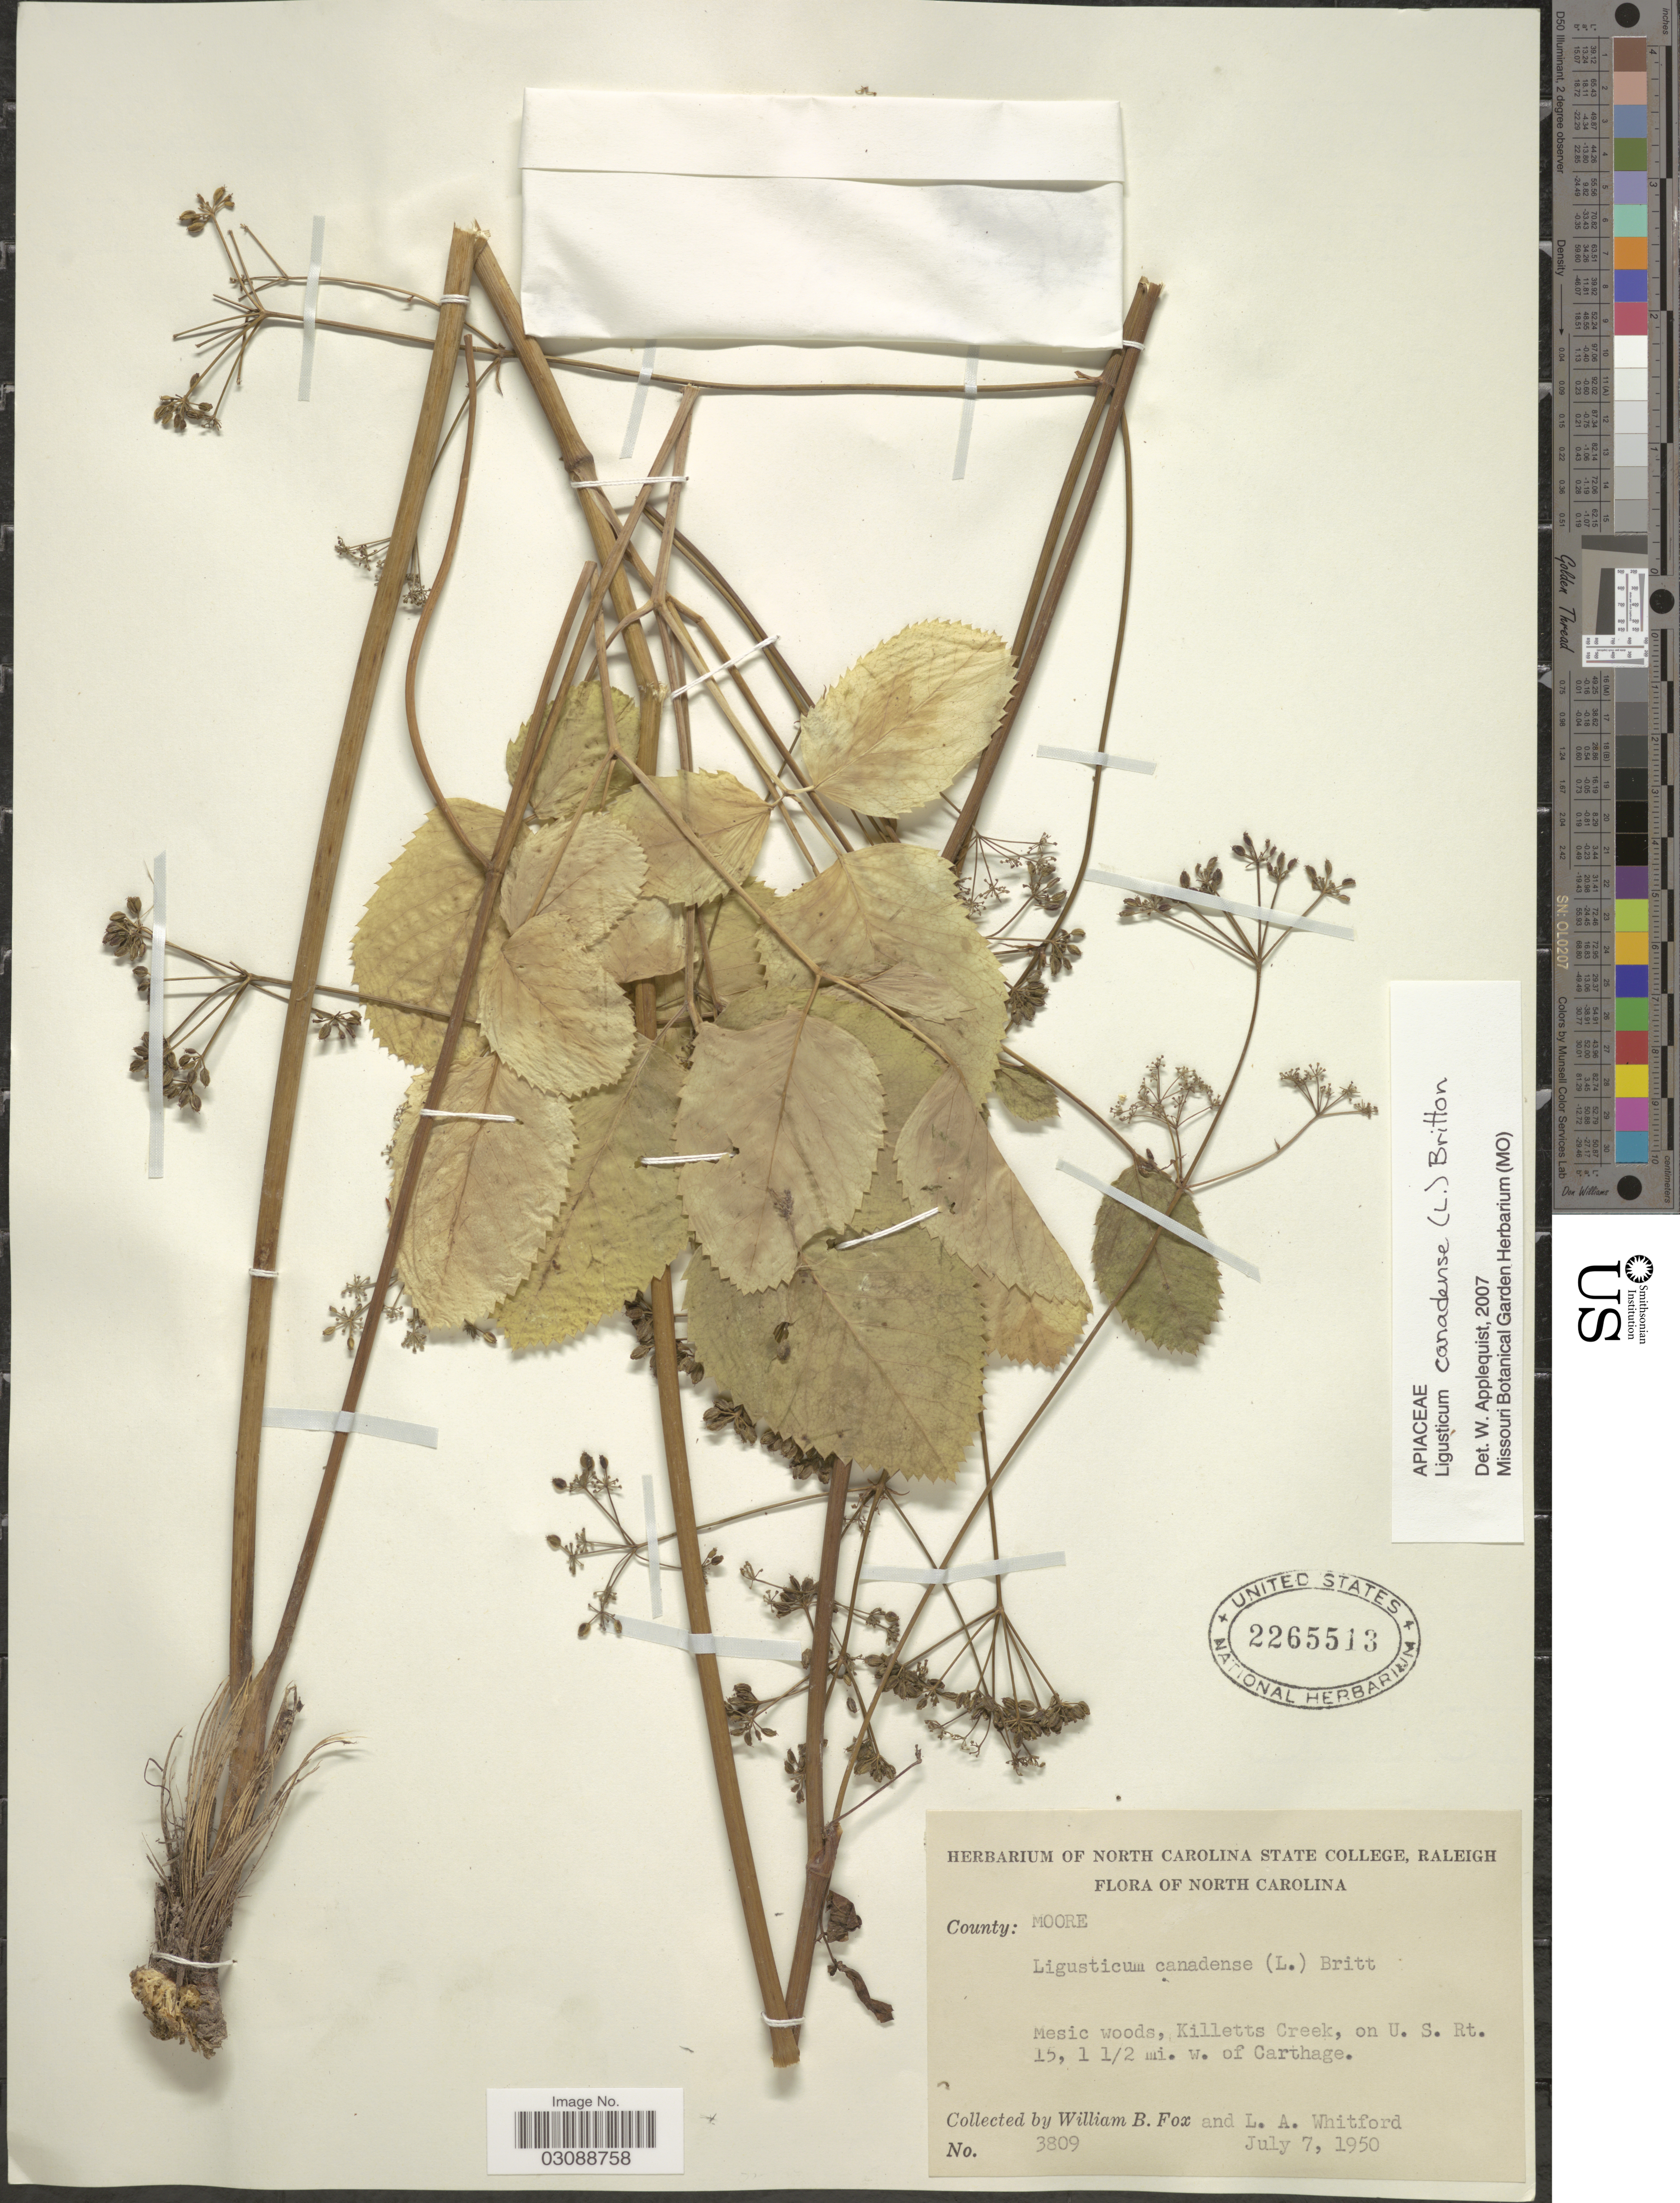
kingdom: Plantae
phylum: Tracheophyta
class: Magnoliopsida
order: Apiales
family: Apiaceae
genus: Ligusticum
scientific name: Ligusticum canadense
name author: (L.) Britton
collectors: W. Fox & L. Whitford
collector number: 3809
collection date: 1950-07-07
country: United States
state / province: North Carolina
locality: County: Moore. Mesic woods, Killetts Creek, on the U.S. Rt. 15, 1 ½ mi. w. of Carthage.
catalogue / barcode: US 2265513